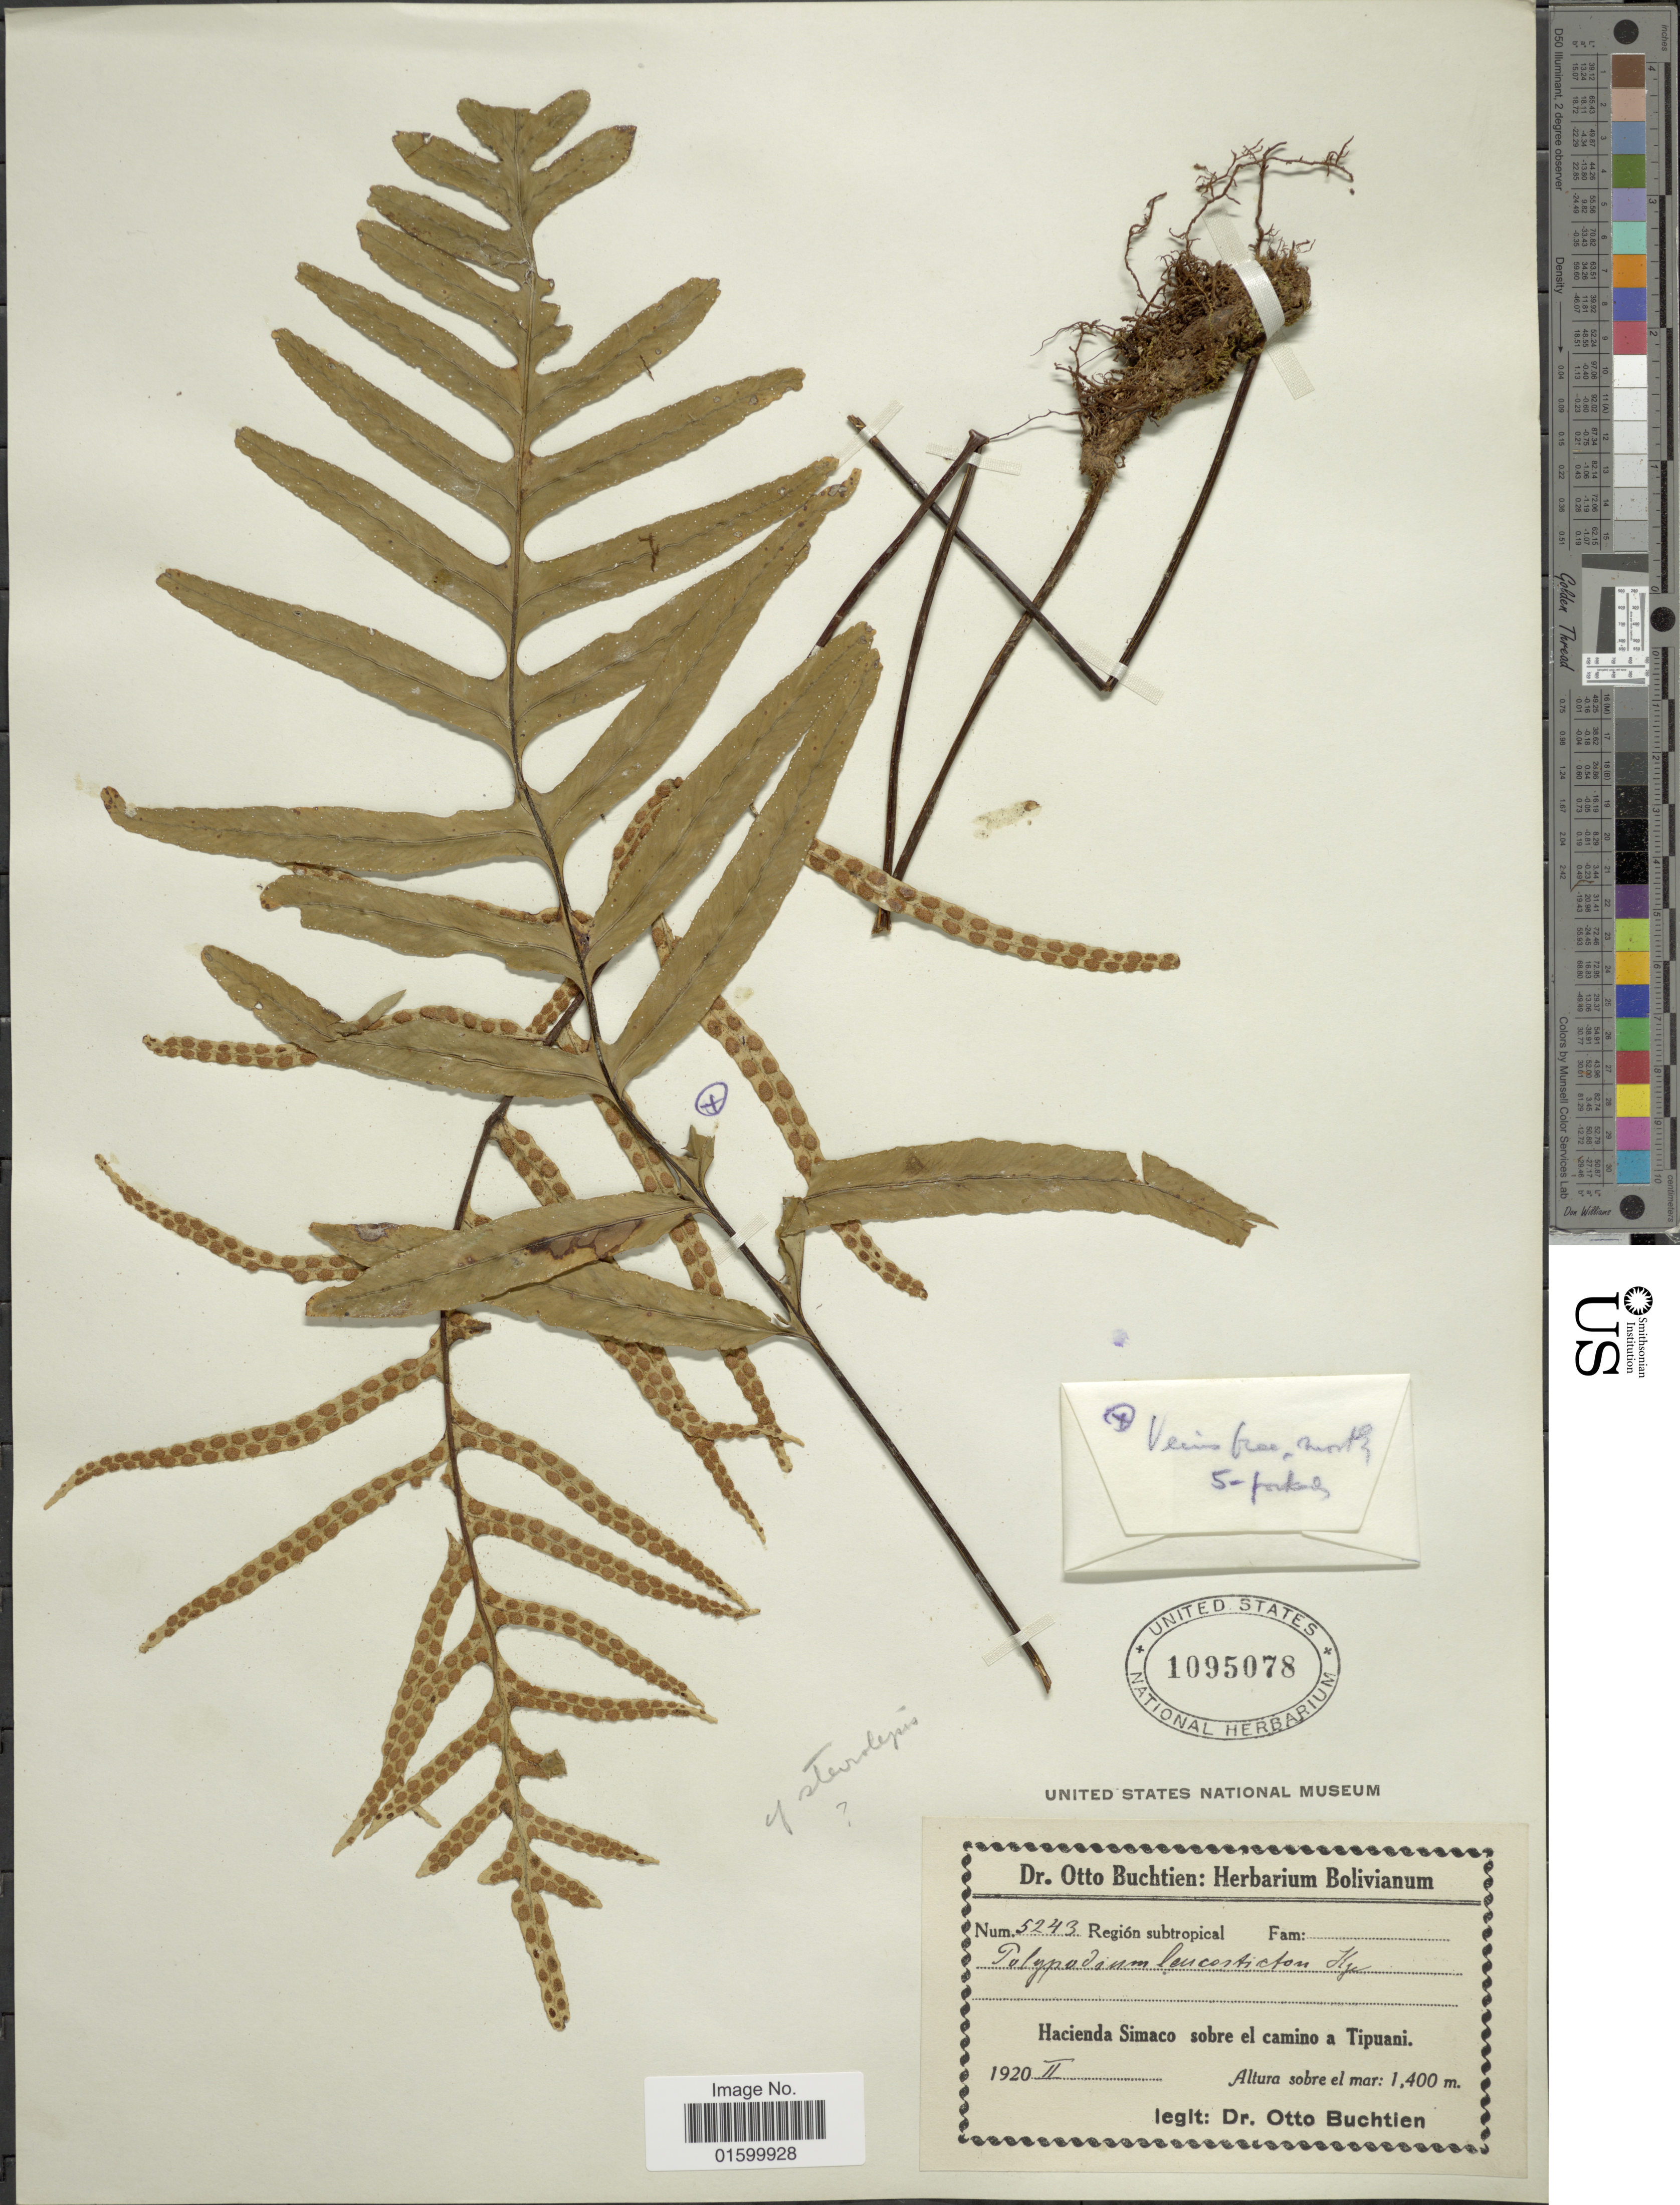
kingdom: Plantae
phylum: Tracheophyta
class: Polypodiopsida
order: Polypodiales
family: Polypodiaceae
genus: Pleopeltis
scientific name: Pleopeltis remota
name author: (Desv.) A.R. Sm.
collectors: O. Buchtien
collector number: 5243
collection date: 1920-02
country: Bolivia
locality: Hacienda Simaco sobre el camino al Tipuani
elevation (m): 1400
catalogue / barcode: US 1095078